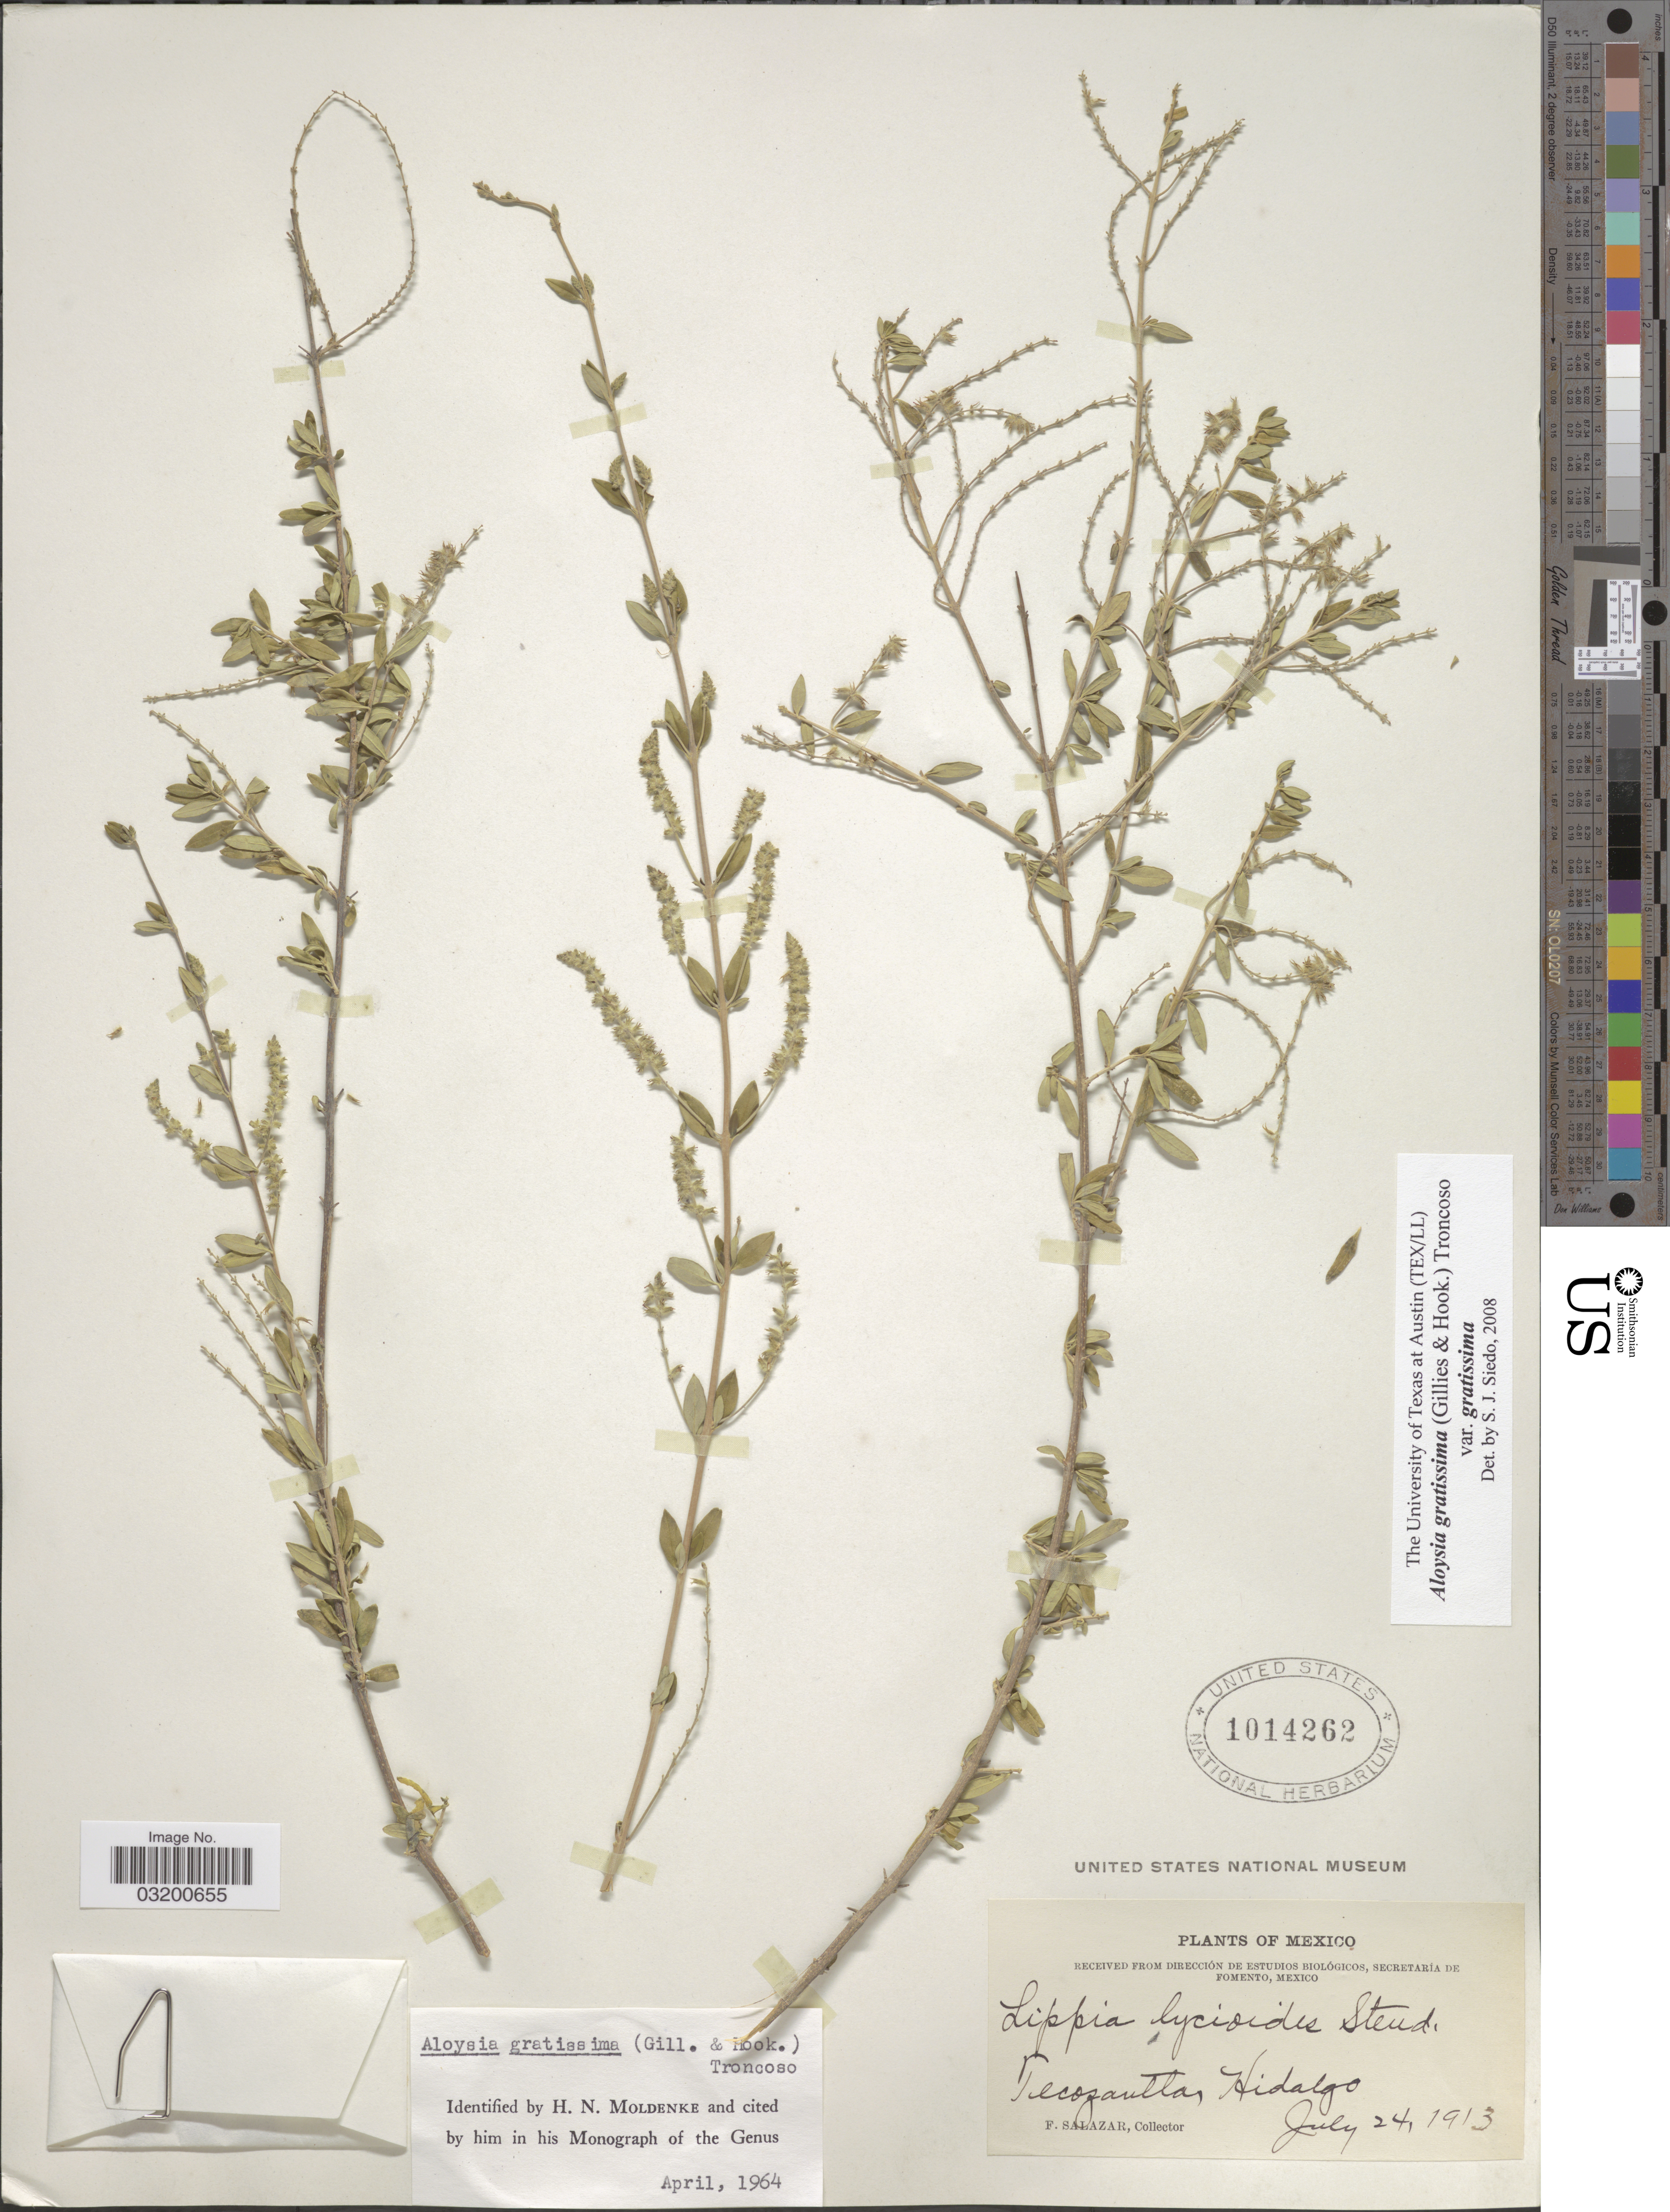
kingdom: Plantae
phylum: Tracheophyta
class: Magnoliopsida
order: Lamiales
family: Verbenaceae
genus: Aloysia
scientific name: Aloysia gratissima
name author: (Gillies & Hook.) Tronc.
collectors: F. Salazar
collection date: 1913-07-24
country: Mexico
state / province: Hidalgo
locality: Tecozautla.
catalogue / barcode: US 1014262